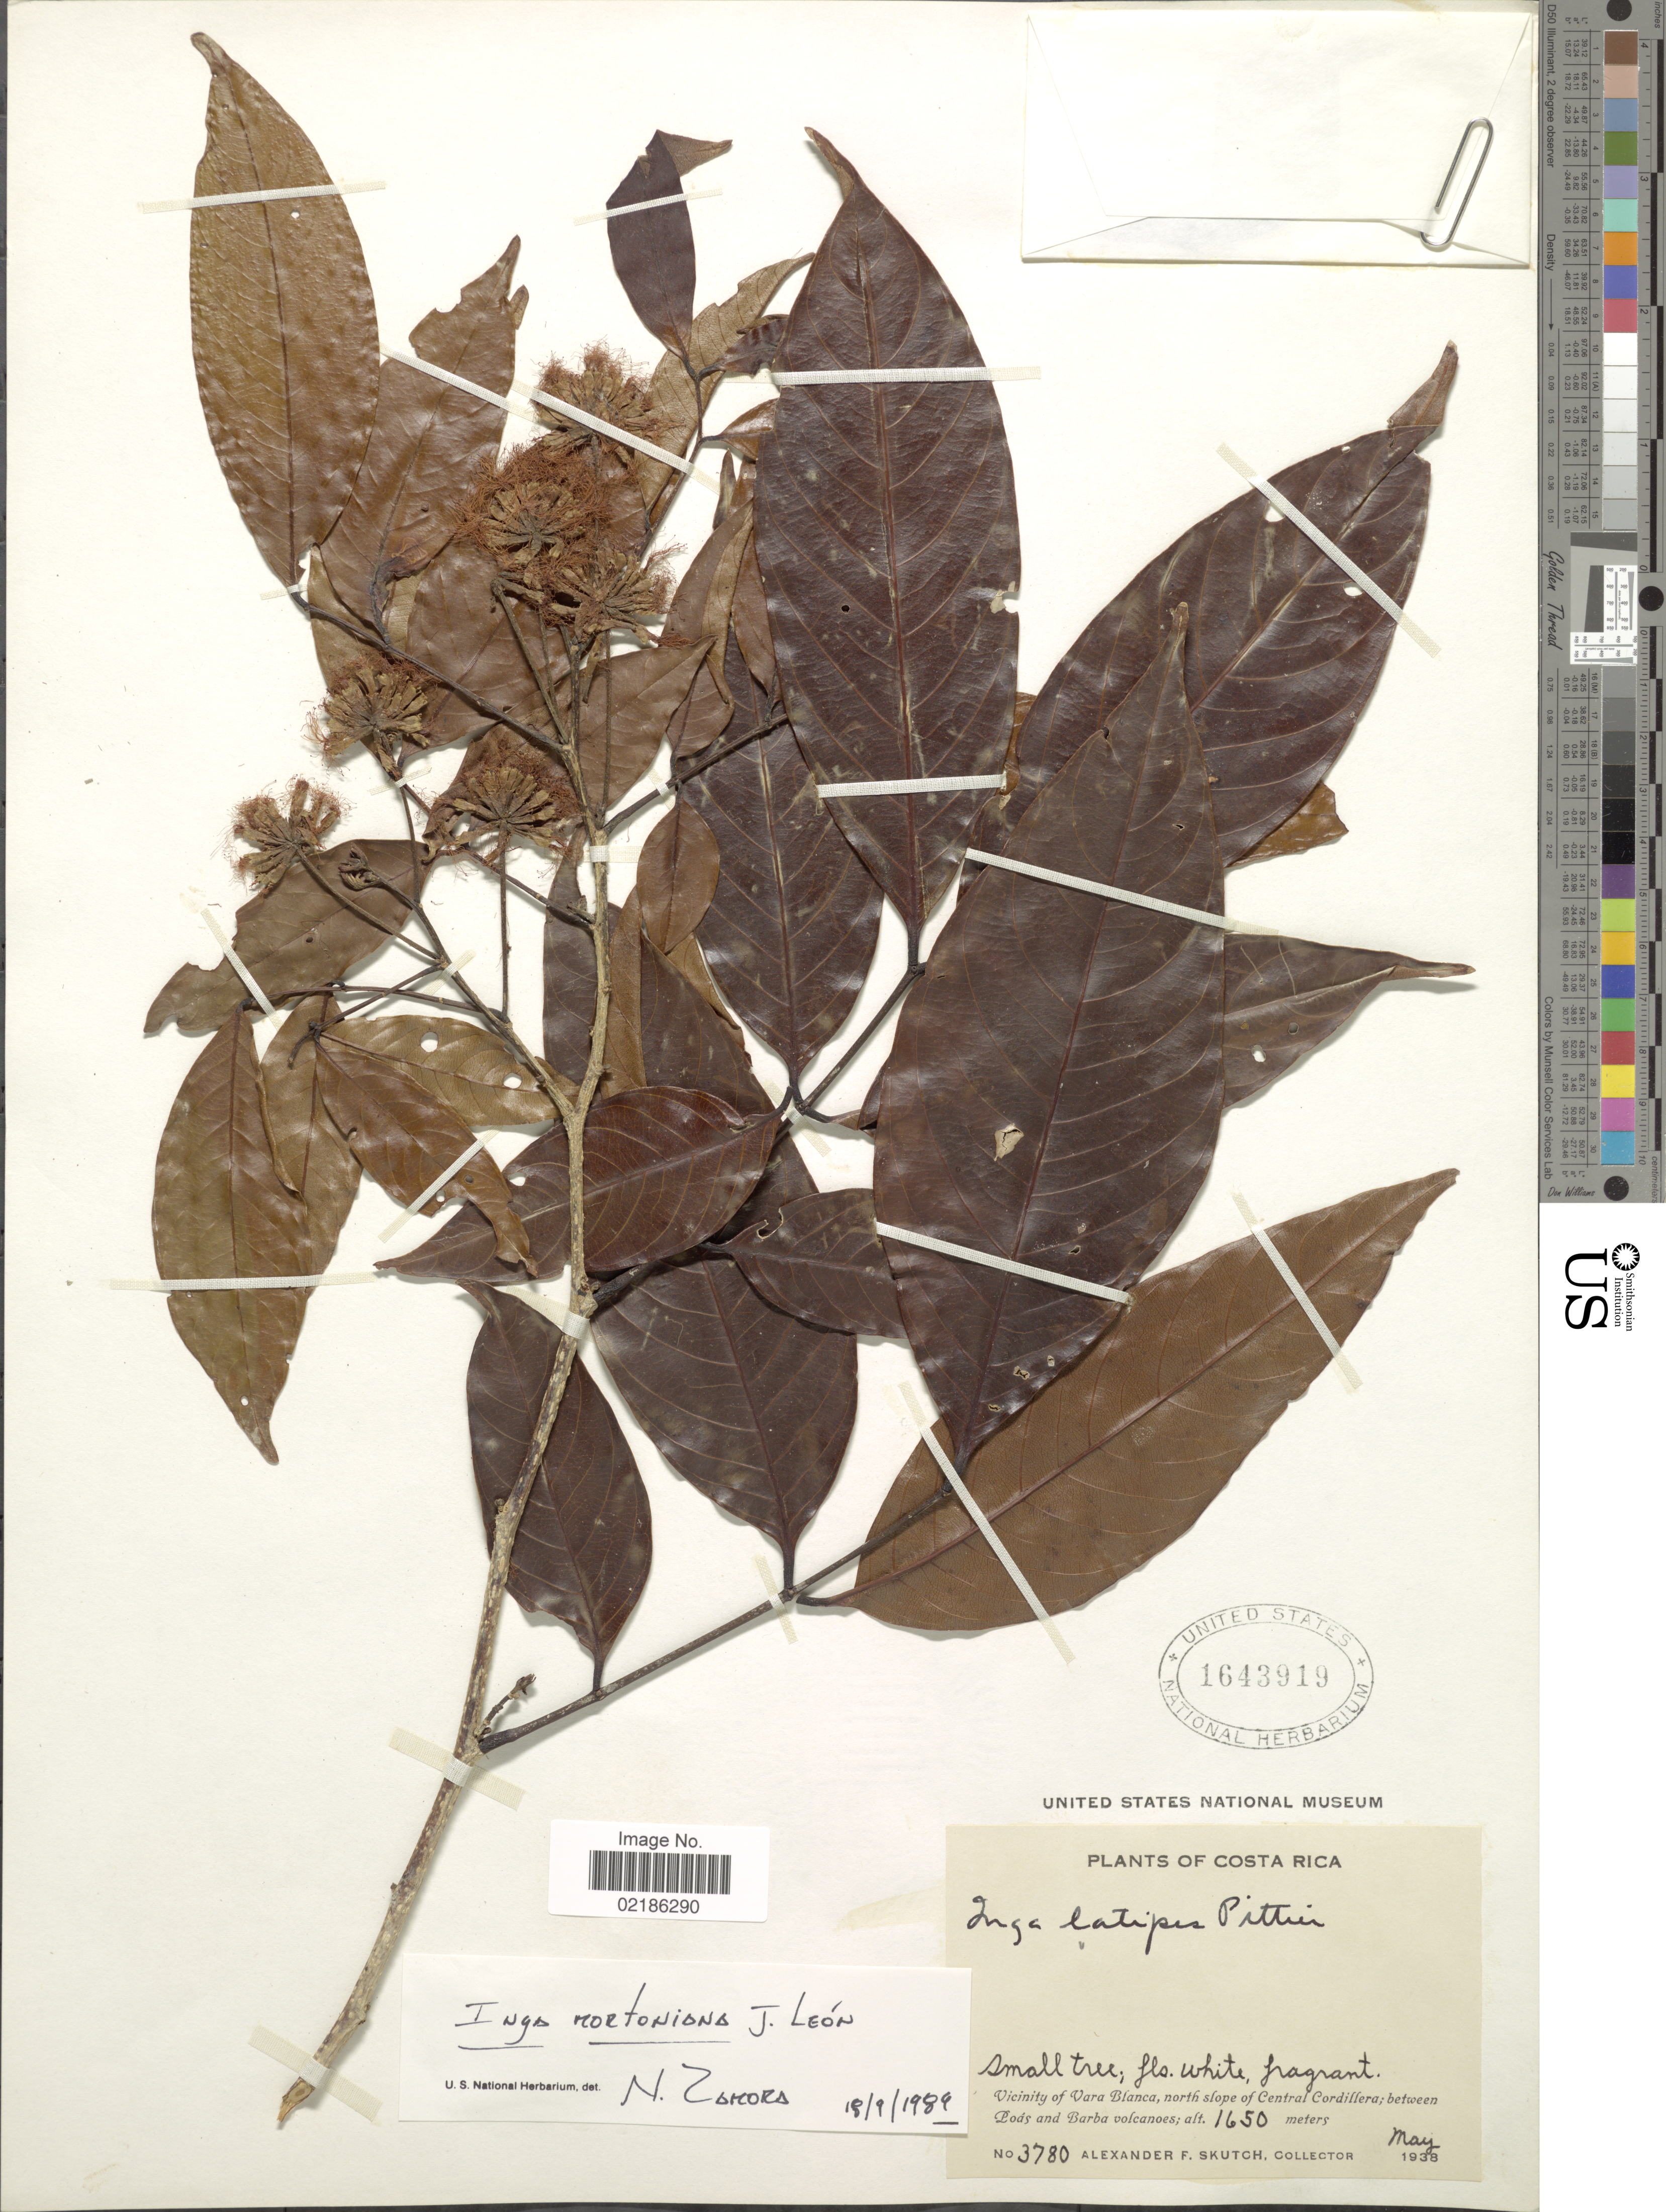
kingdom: Plantae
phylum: Tracheophyta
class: Magnoliopsida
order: Fabales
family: Fabaceae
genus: Inga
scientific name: Inga mortoniana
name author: J. León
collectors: A. F. Skutch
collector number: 3780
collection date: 1938-05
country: Costa Rica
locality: Vicinity of Vara Blanca, north slope of Central Cordillera, between Poás and Barba volcanoes.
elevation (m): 1650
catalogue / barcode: US 1643919